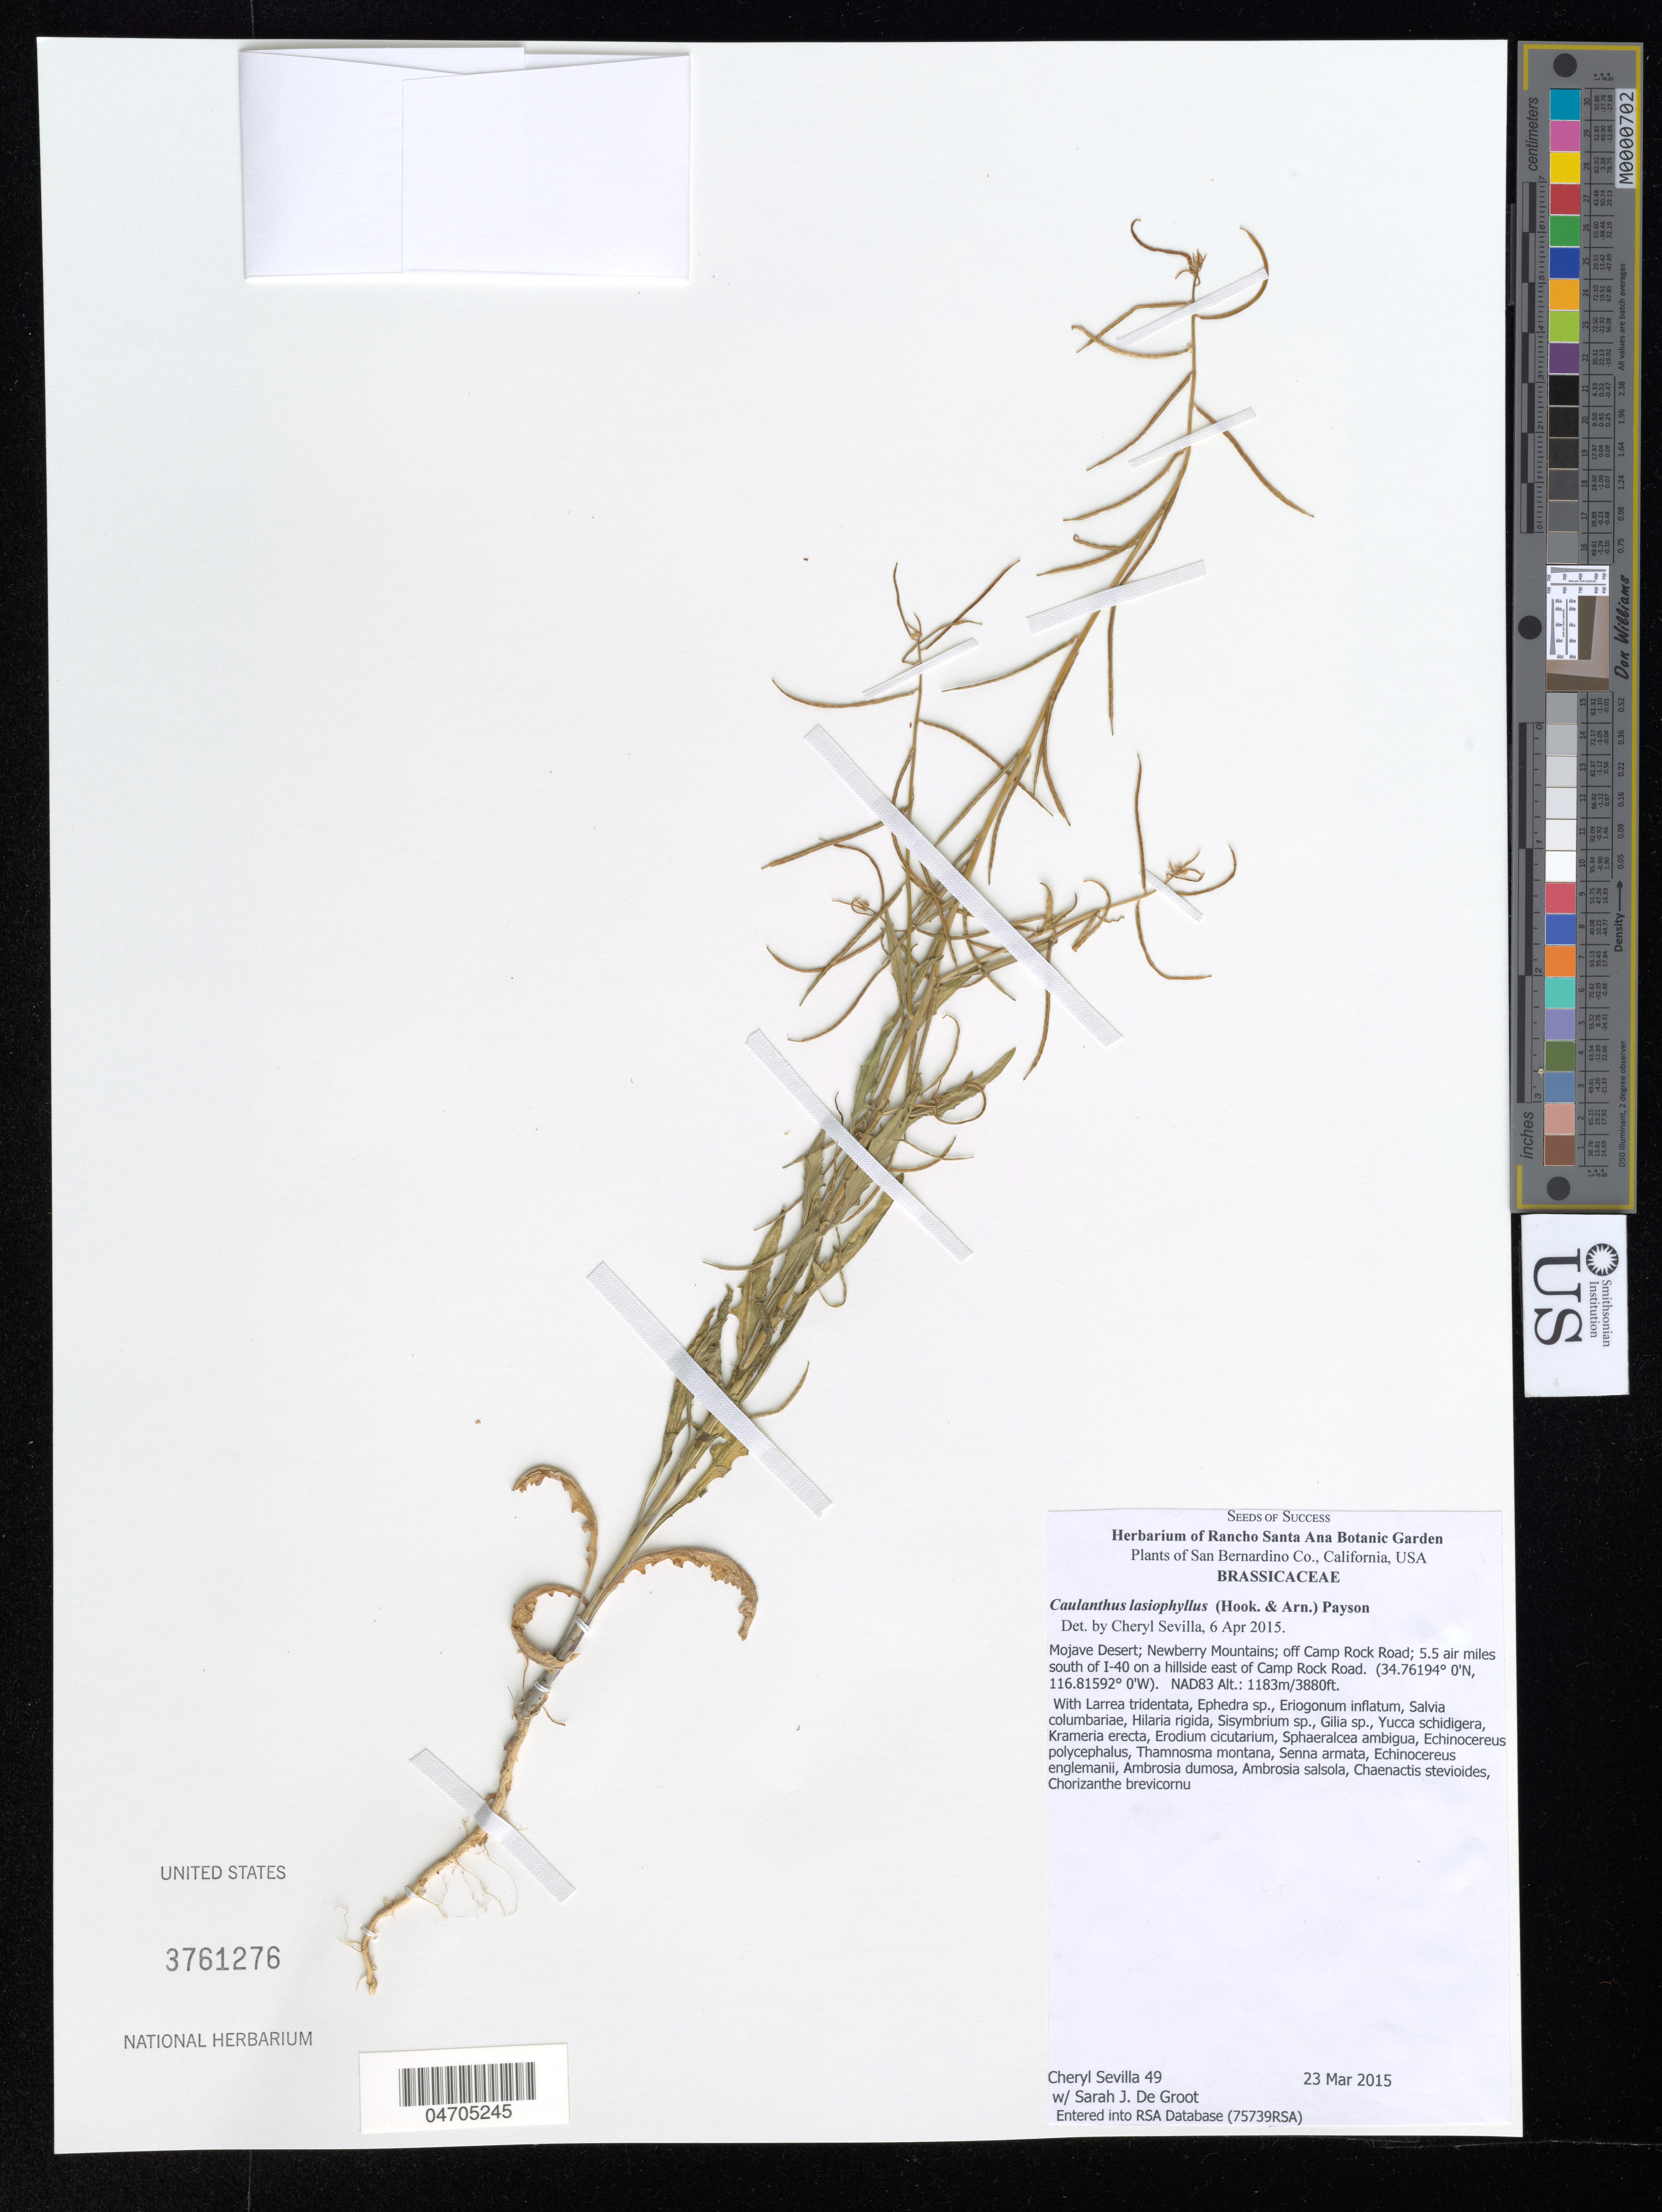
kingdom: Plantae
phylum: Tracheophyta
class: Magnoliopsida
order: Brassicales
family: Brassicaceae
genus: Caulanthus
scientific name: Caulanthus lasiophyllus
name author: (Hook. & Arn.) Payson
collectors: C. Sevilla & S. De Groot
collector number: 49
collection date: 2015-03-23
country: United States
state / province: California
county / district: San Bernardino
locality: San Bernardino Co. Mojave Desert; Newberry Mountains; off Camp Rock Road; 5.5 air miles south of I-40 on a hillside east of Camp Rock Road.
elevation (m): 1183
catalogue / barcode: US 3761276